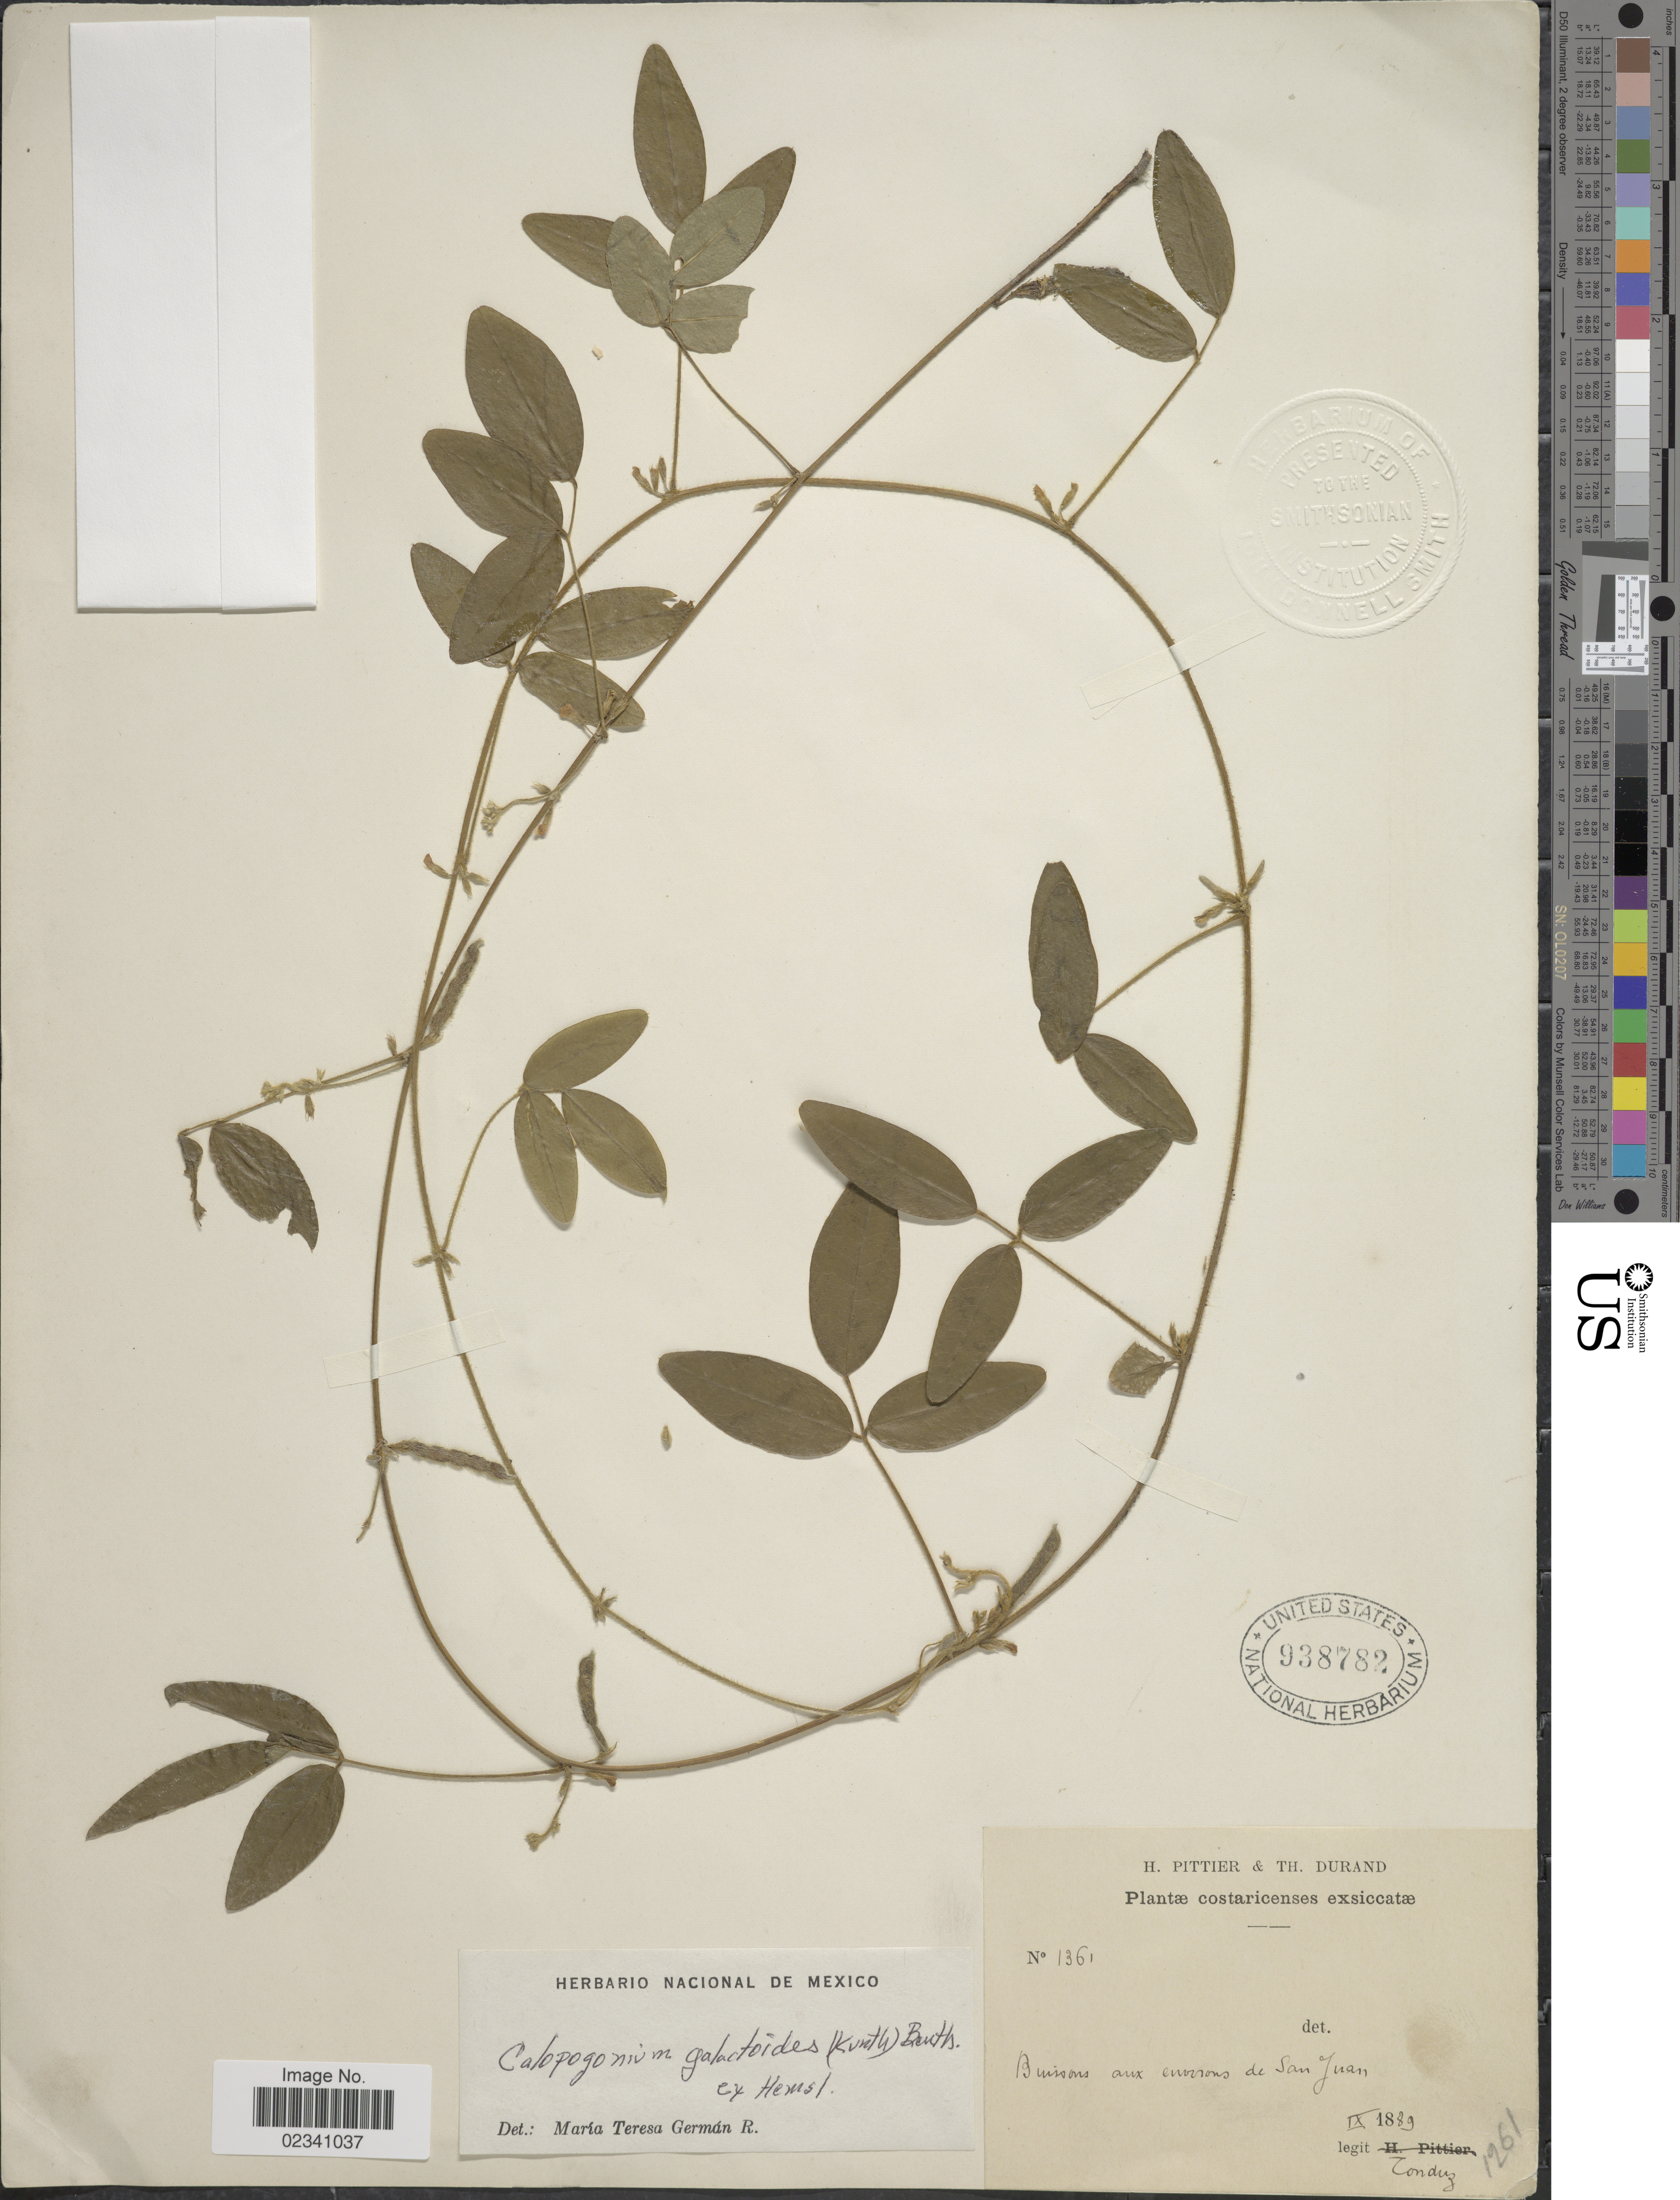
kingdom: Plantae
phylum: Tracheophyta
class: Magnoliopsida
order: Fabales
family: Fabaceae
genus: Calopogonium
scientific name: Calopogonium galactioides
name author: (Kunth) Hemsl.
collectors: A. Tonduz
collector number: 1361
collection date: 1889-09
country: Costa Rica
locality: Buissons aux environs de San Juan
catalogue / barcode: US 938782